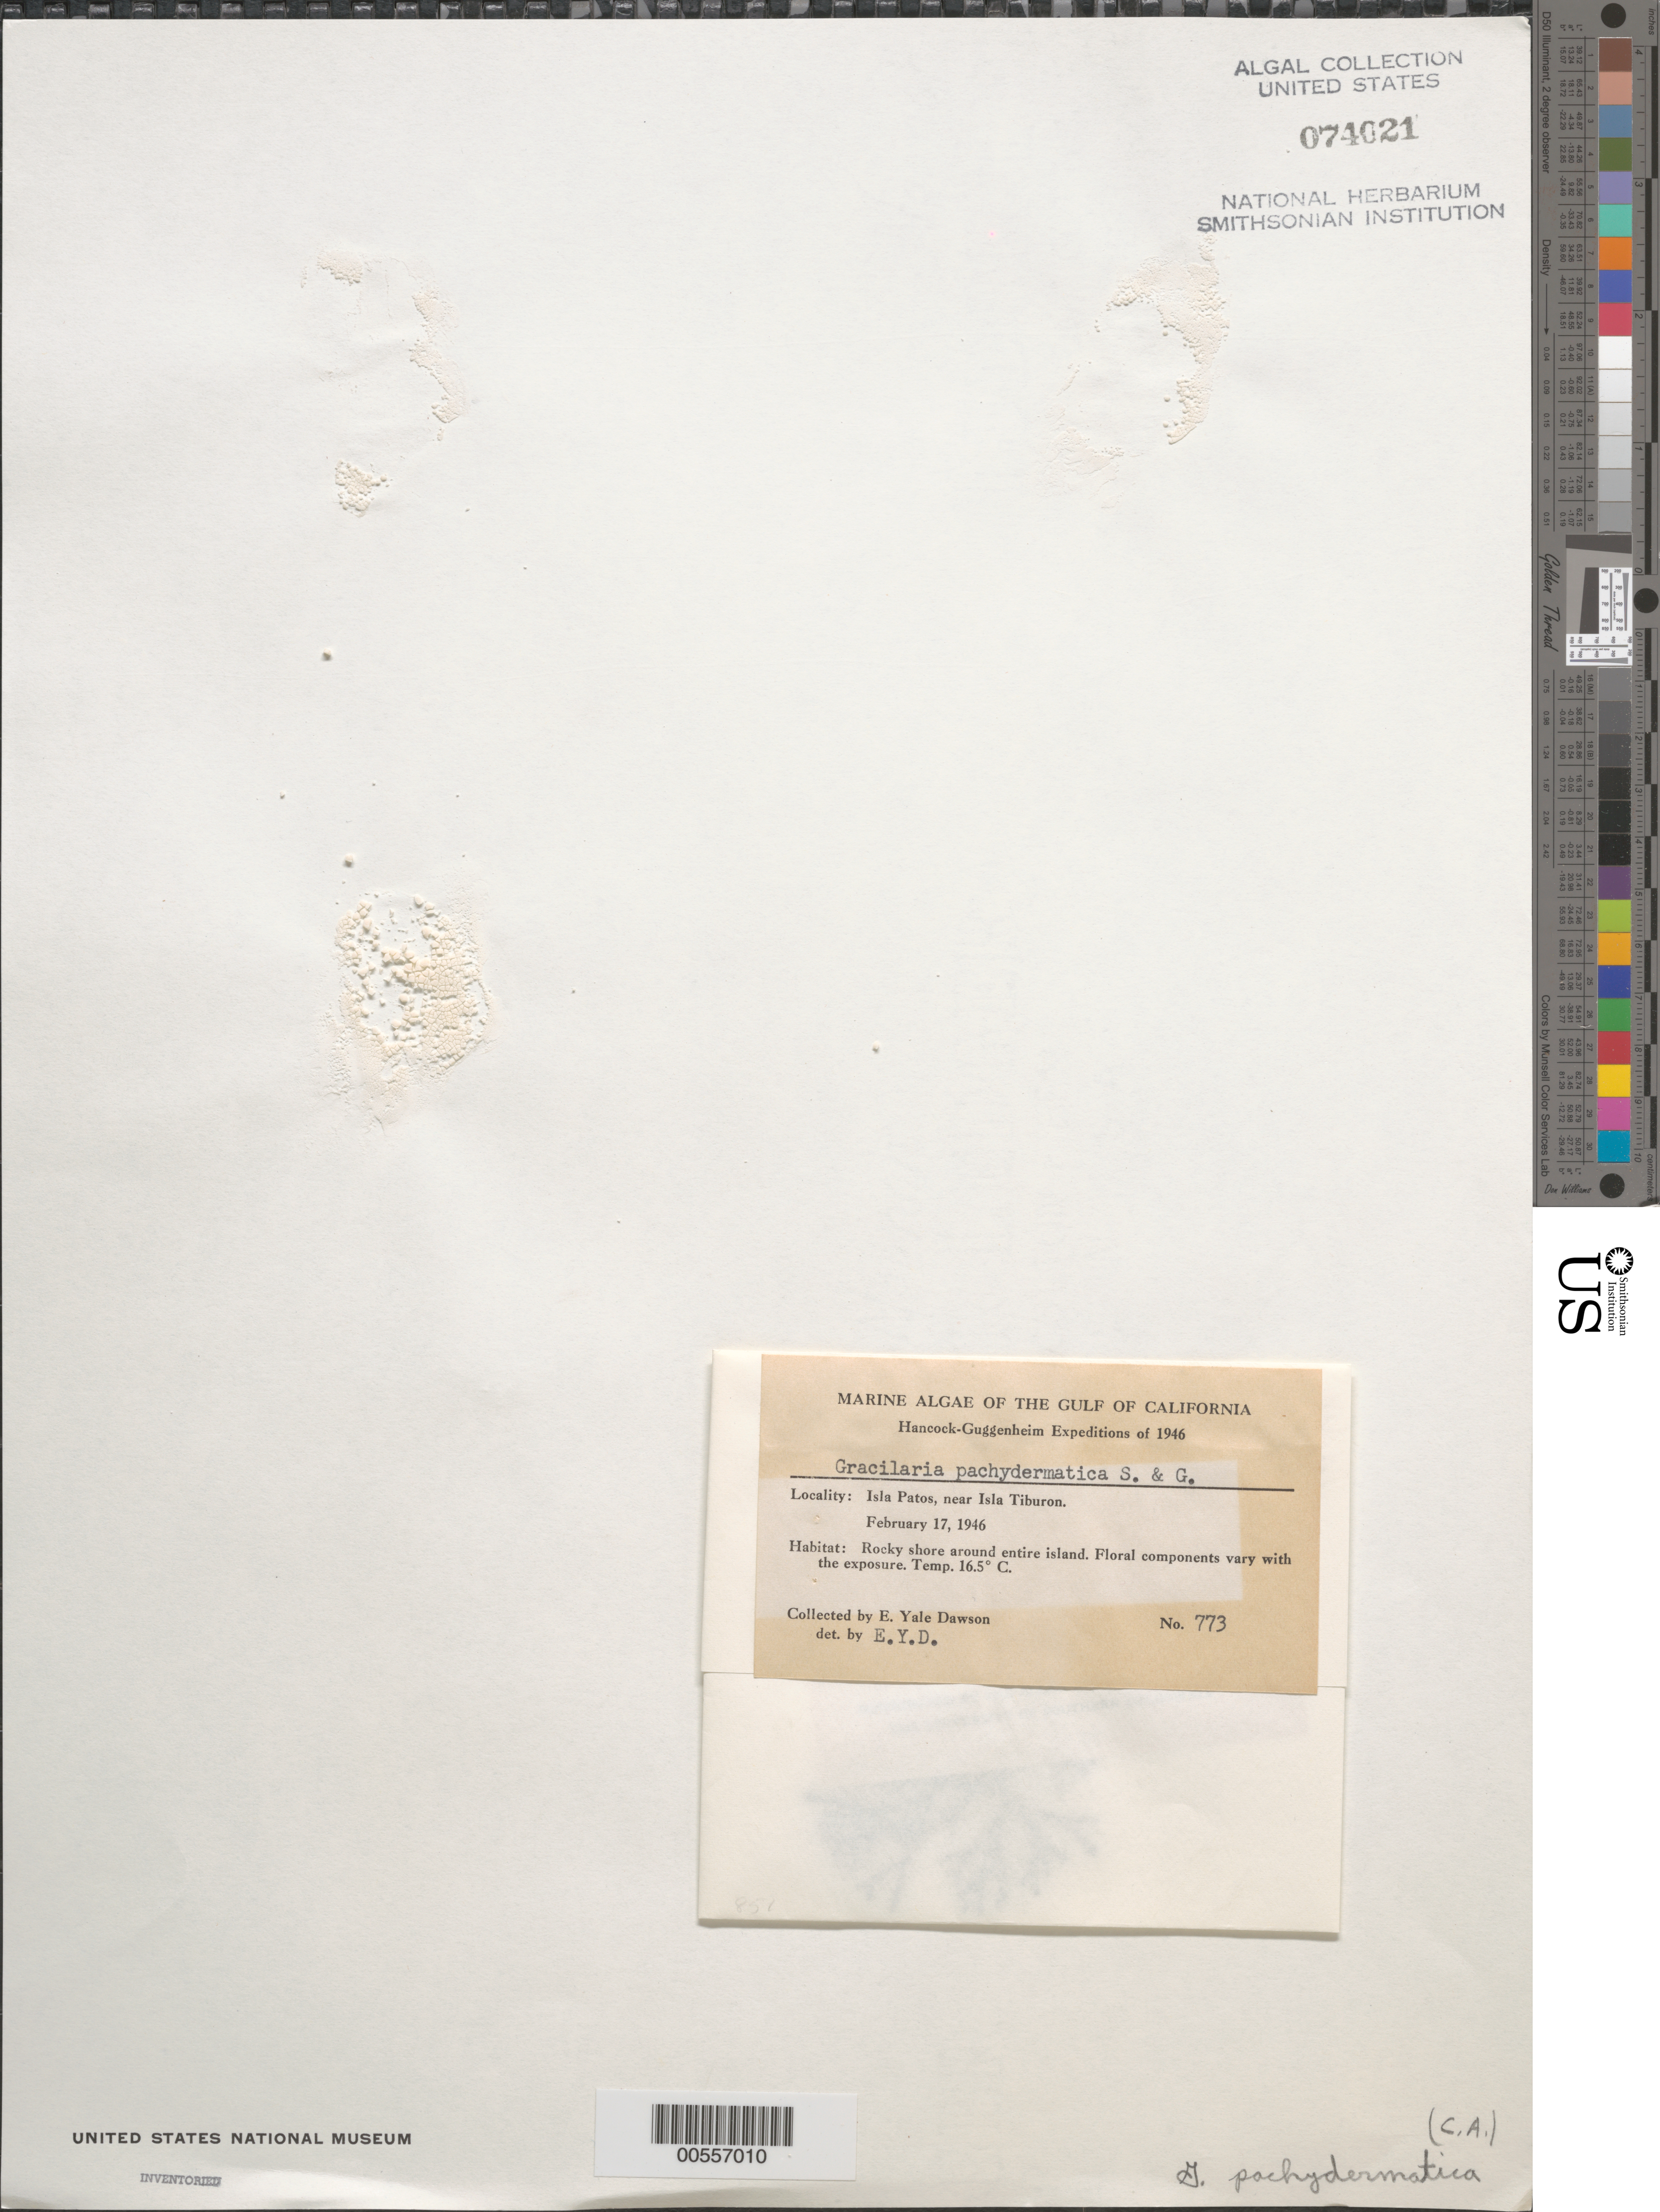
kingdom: Plantae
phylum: Rhodophyta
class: Florideophyceae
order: Gracilariales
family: Gracilariaceae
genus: Gracilaria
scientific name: Gracilaria pachydermatica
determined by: Dawson, E. Y.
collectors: E. Y. Dawson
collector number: EYD 773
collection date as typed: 17 Feb 1946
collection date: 1946-02-17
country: Mexico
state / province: Sonora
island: Isla Patos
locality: Near Isla Tiburon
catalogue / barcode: US 74021